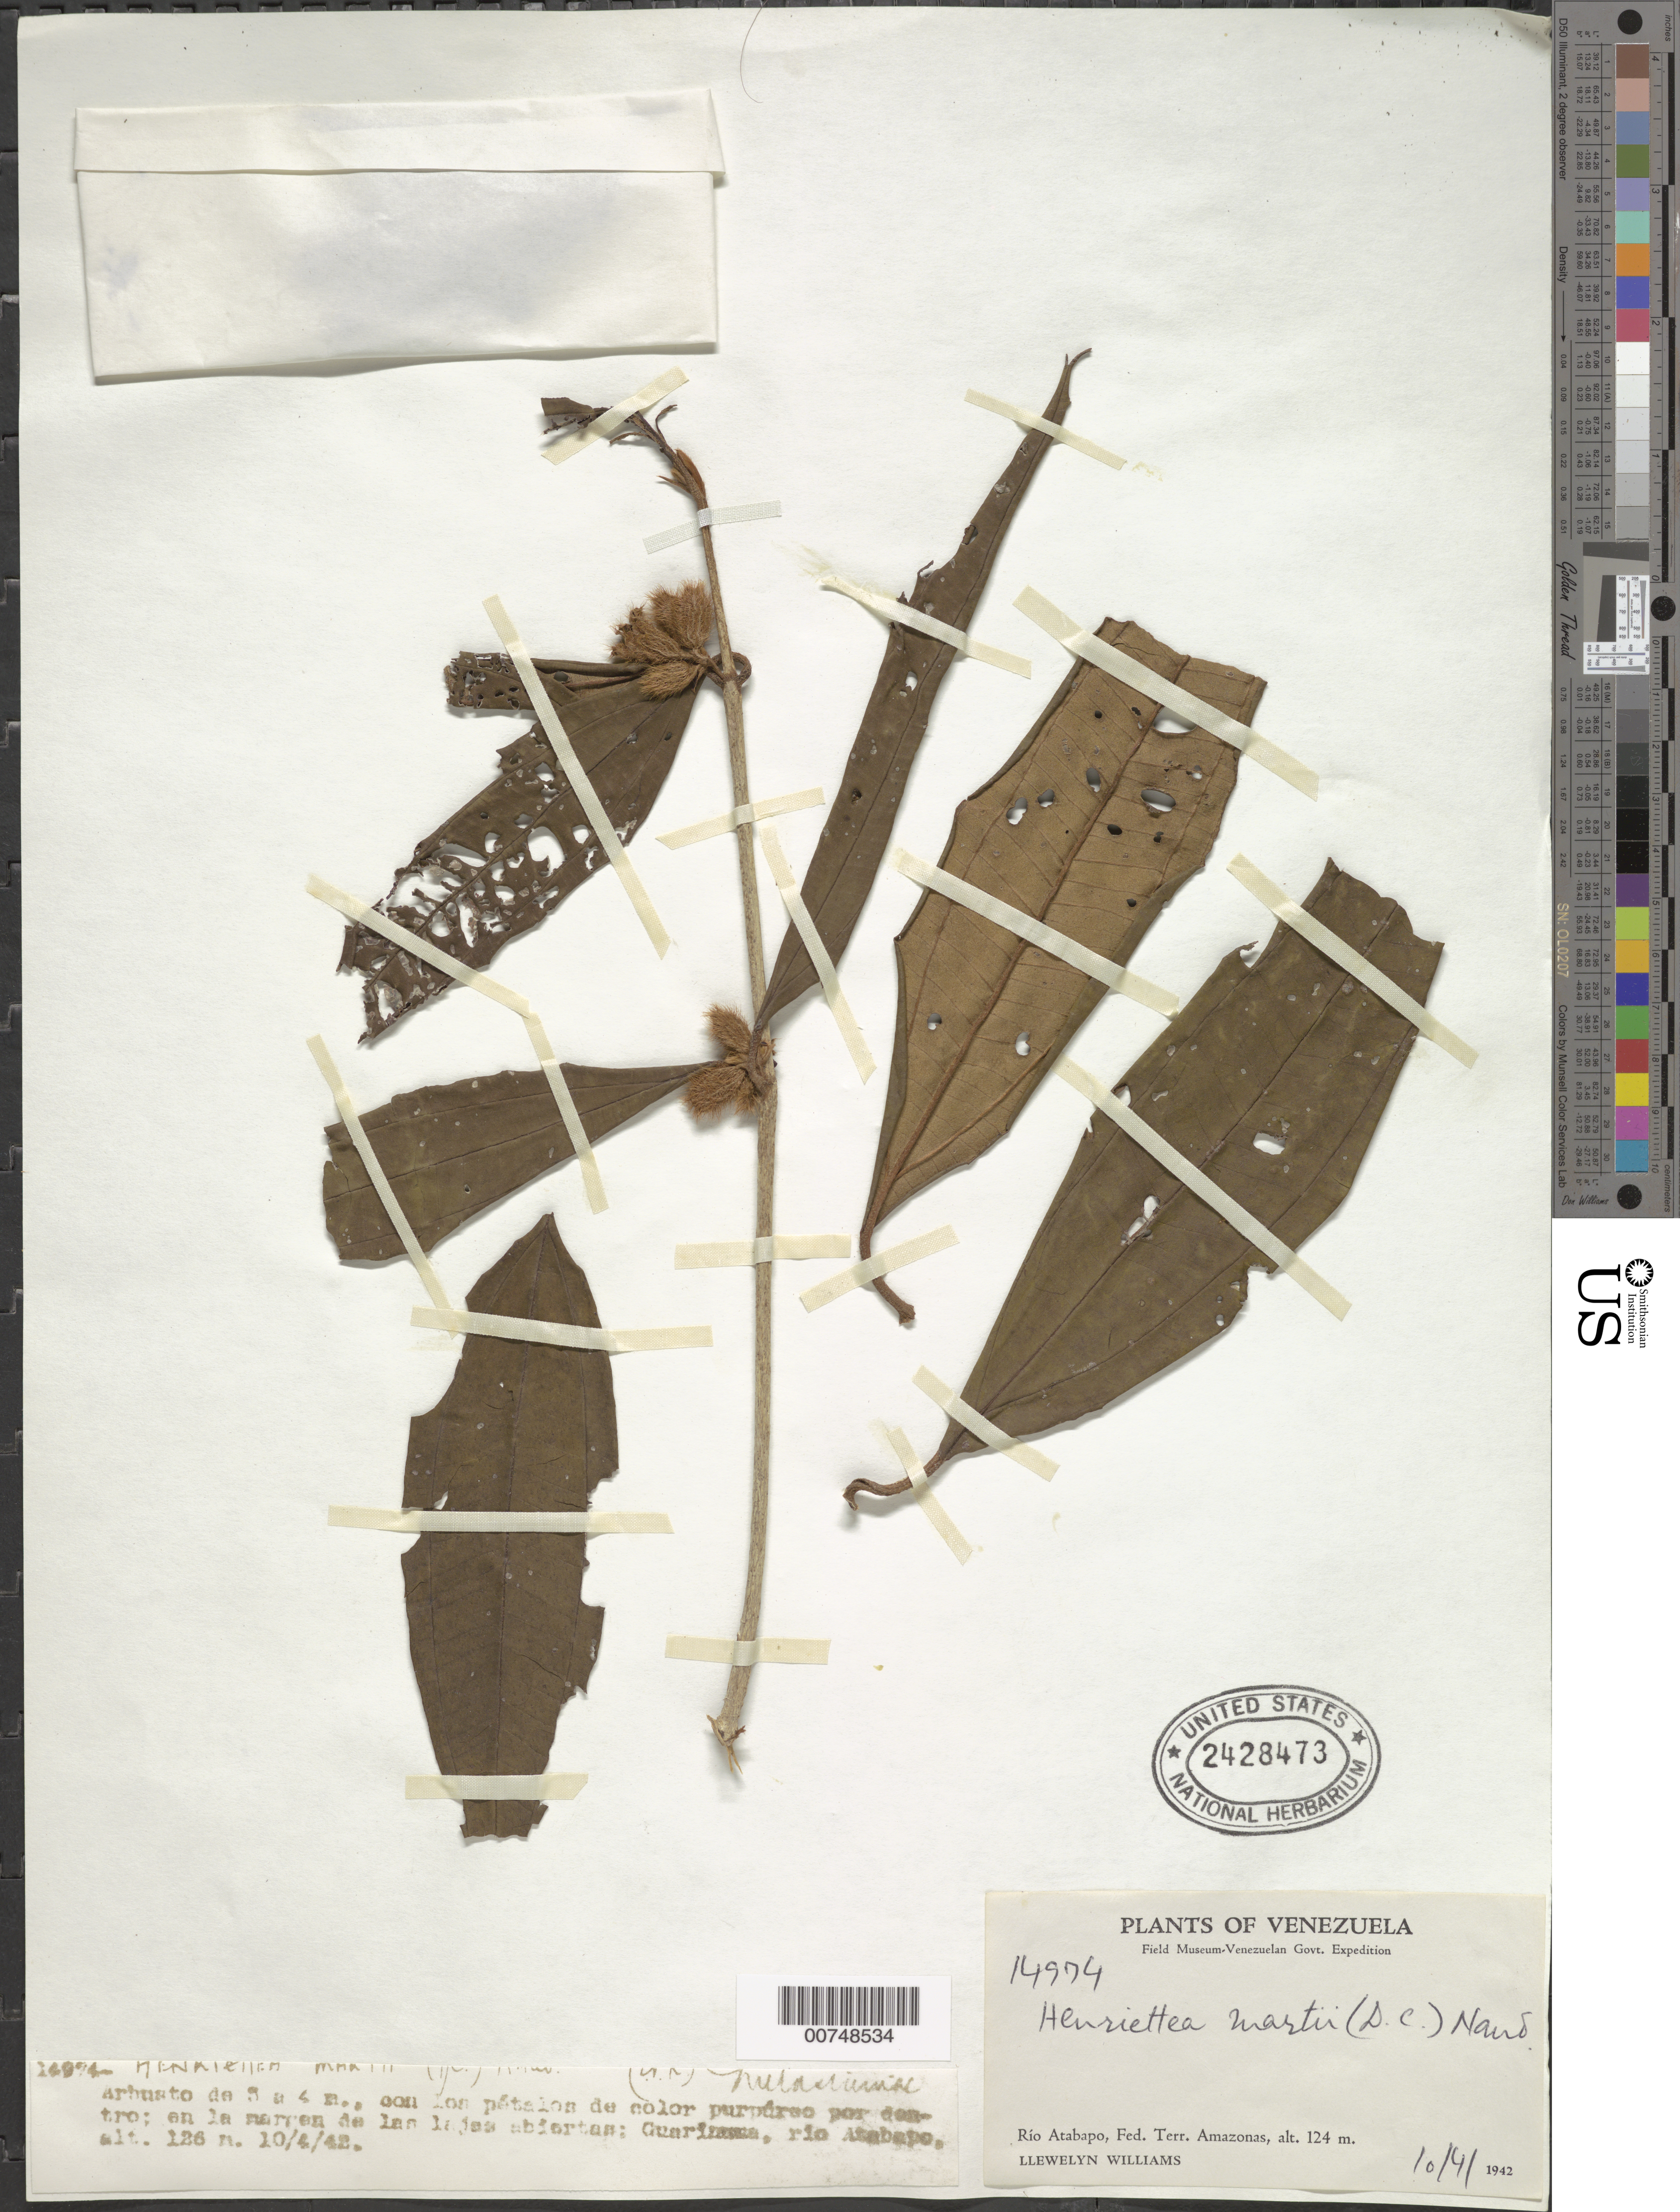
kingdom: Plantae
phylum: Tracheophyta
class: Magnoliopsida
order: Myrtales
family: Melastomataceae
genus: Henriettea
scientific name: Henriettea martiusii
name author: (DC.) Naudin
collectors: Ll. Williams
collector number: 14974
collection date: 1942-04-10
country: Venezuela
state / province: Amazonas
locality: Rio Atabapo, Fed. Terr. Amazonas, Guarinuma.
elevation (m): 126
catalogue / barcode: US 2428473